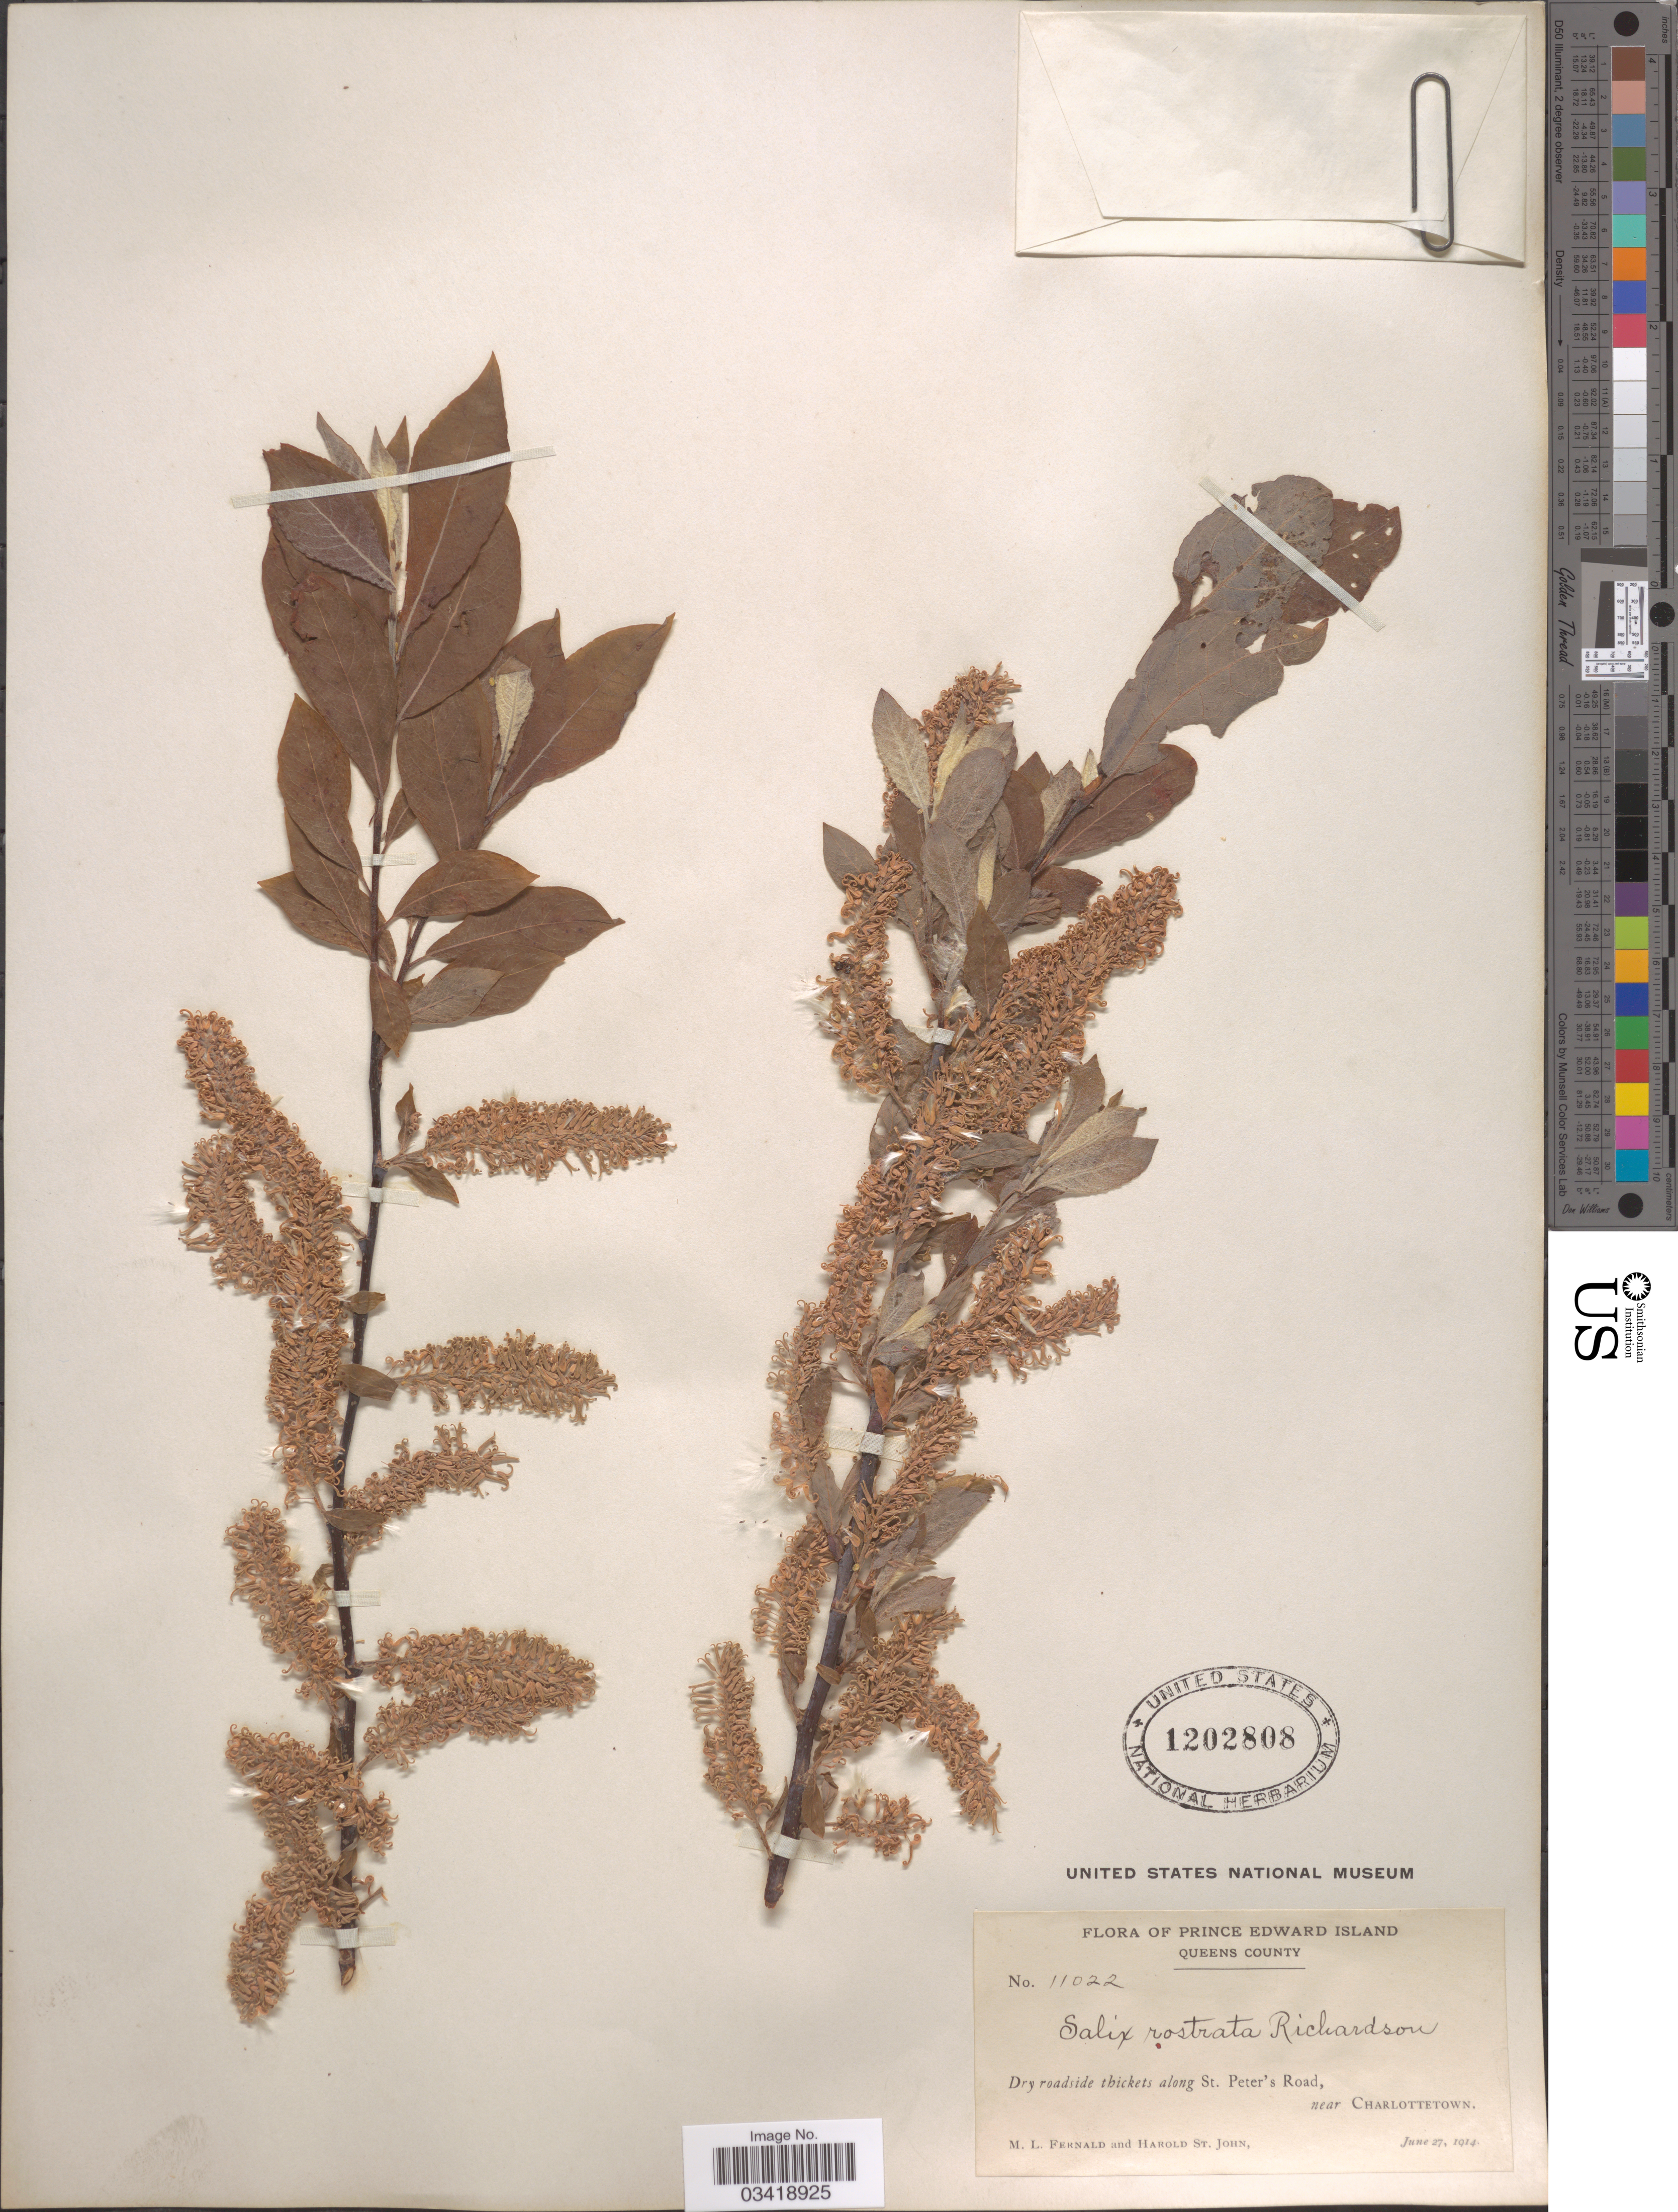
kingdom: Plantae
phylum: Tracheophyta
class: Magnoliopsida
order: Malpighiales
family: Salicaceae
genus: Salix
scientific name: Salix bebbiana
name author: Sarg.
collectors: M. L. Fernald & H. St. John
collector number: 11022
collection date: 1914-06-27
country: Canada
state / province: Prince Edward Island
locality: Queens County. Dry roadside thickets along St. Peter's Road, near Charlottetown.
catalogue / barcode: US 1202808